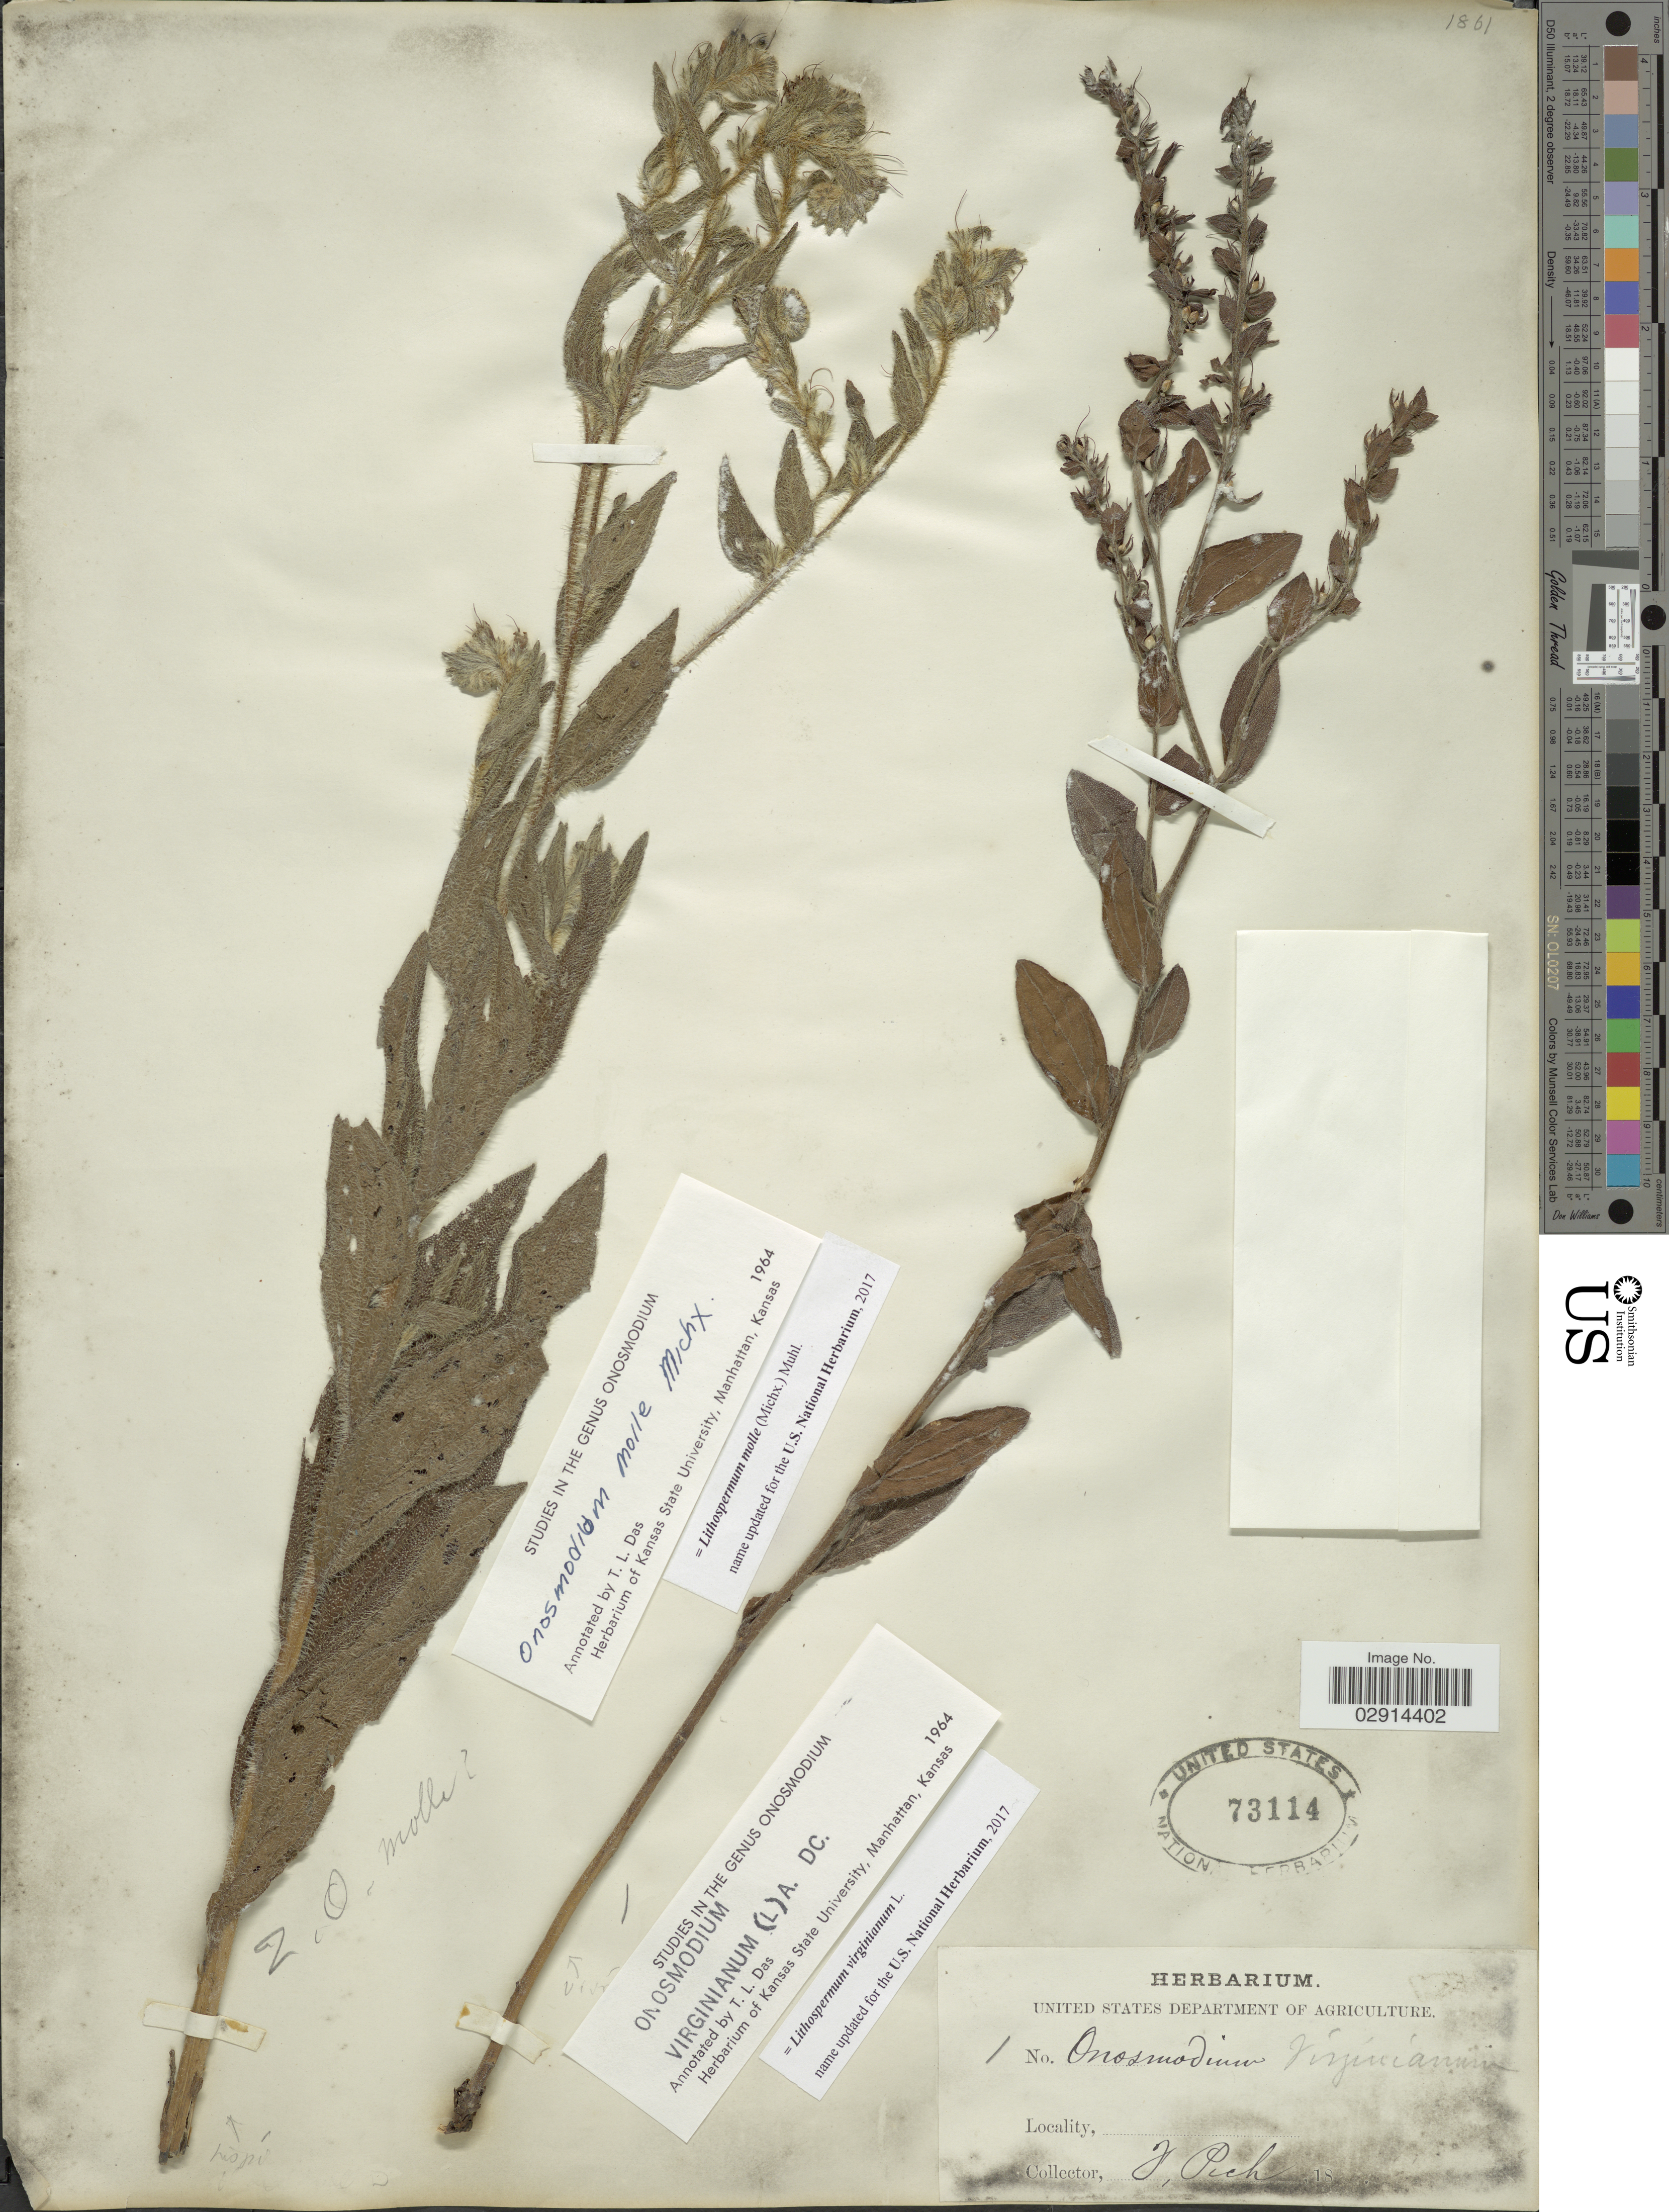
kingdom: Plantae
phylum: Tracheophyta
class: Magnoliopsida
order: Boraginales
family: Boraginaceae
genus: Lithospermum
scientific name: Lithospermum molle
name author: Muhl.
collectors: F. Pick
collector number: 1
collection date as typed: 18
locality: Z.O. Molle [unsure placement]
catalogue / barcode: US 73114